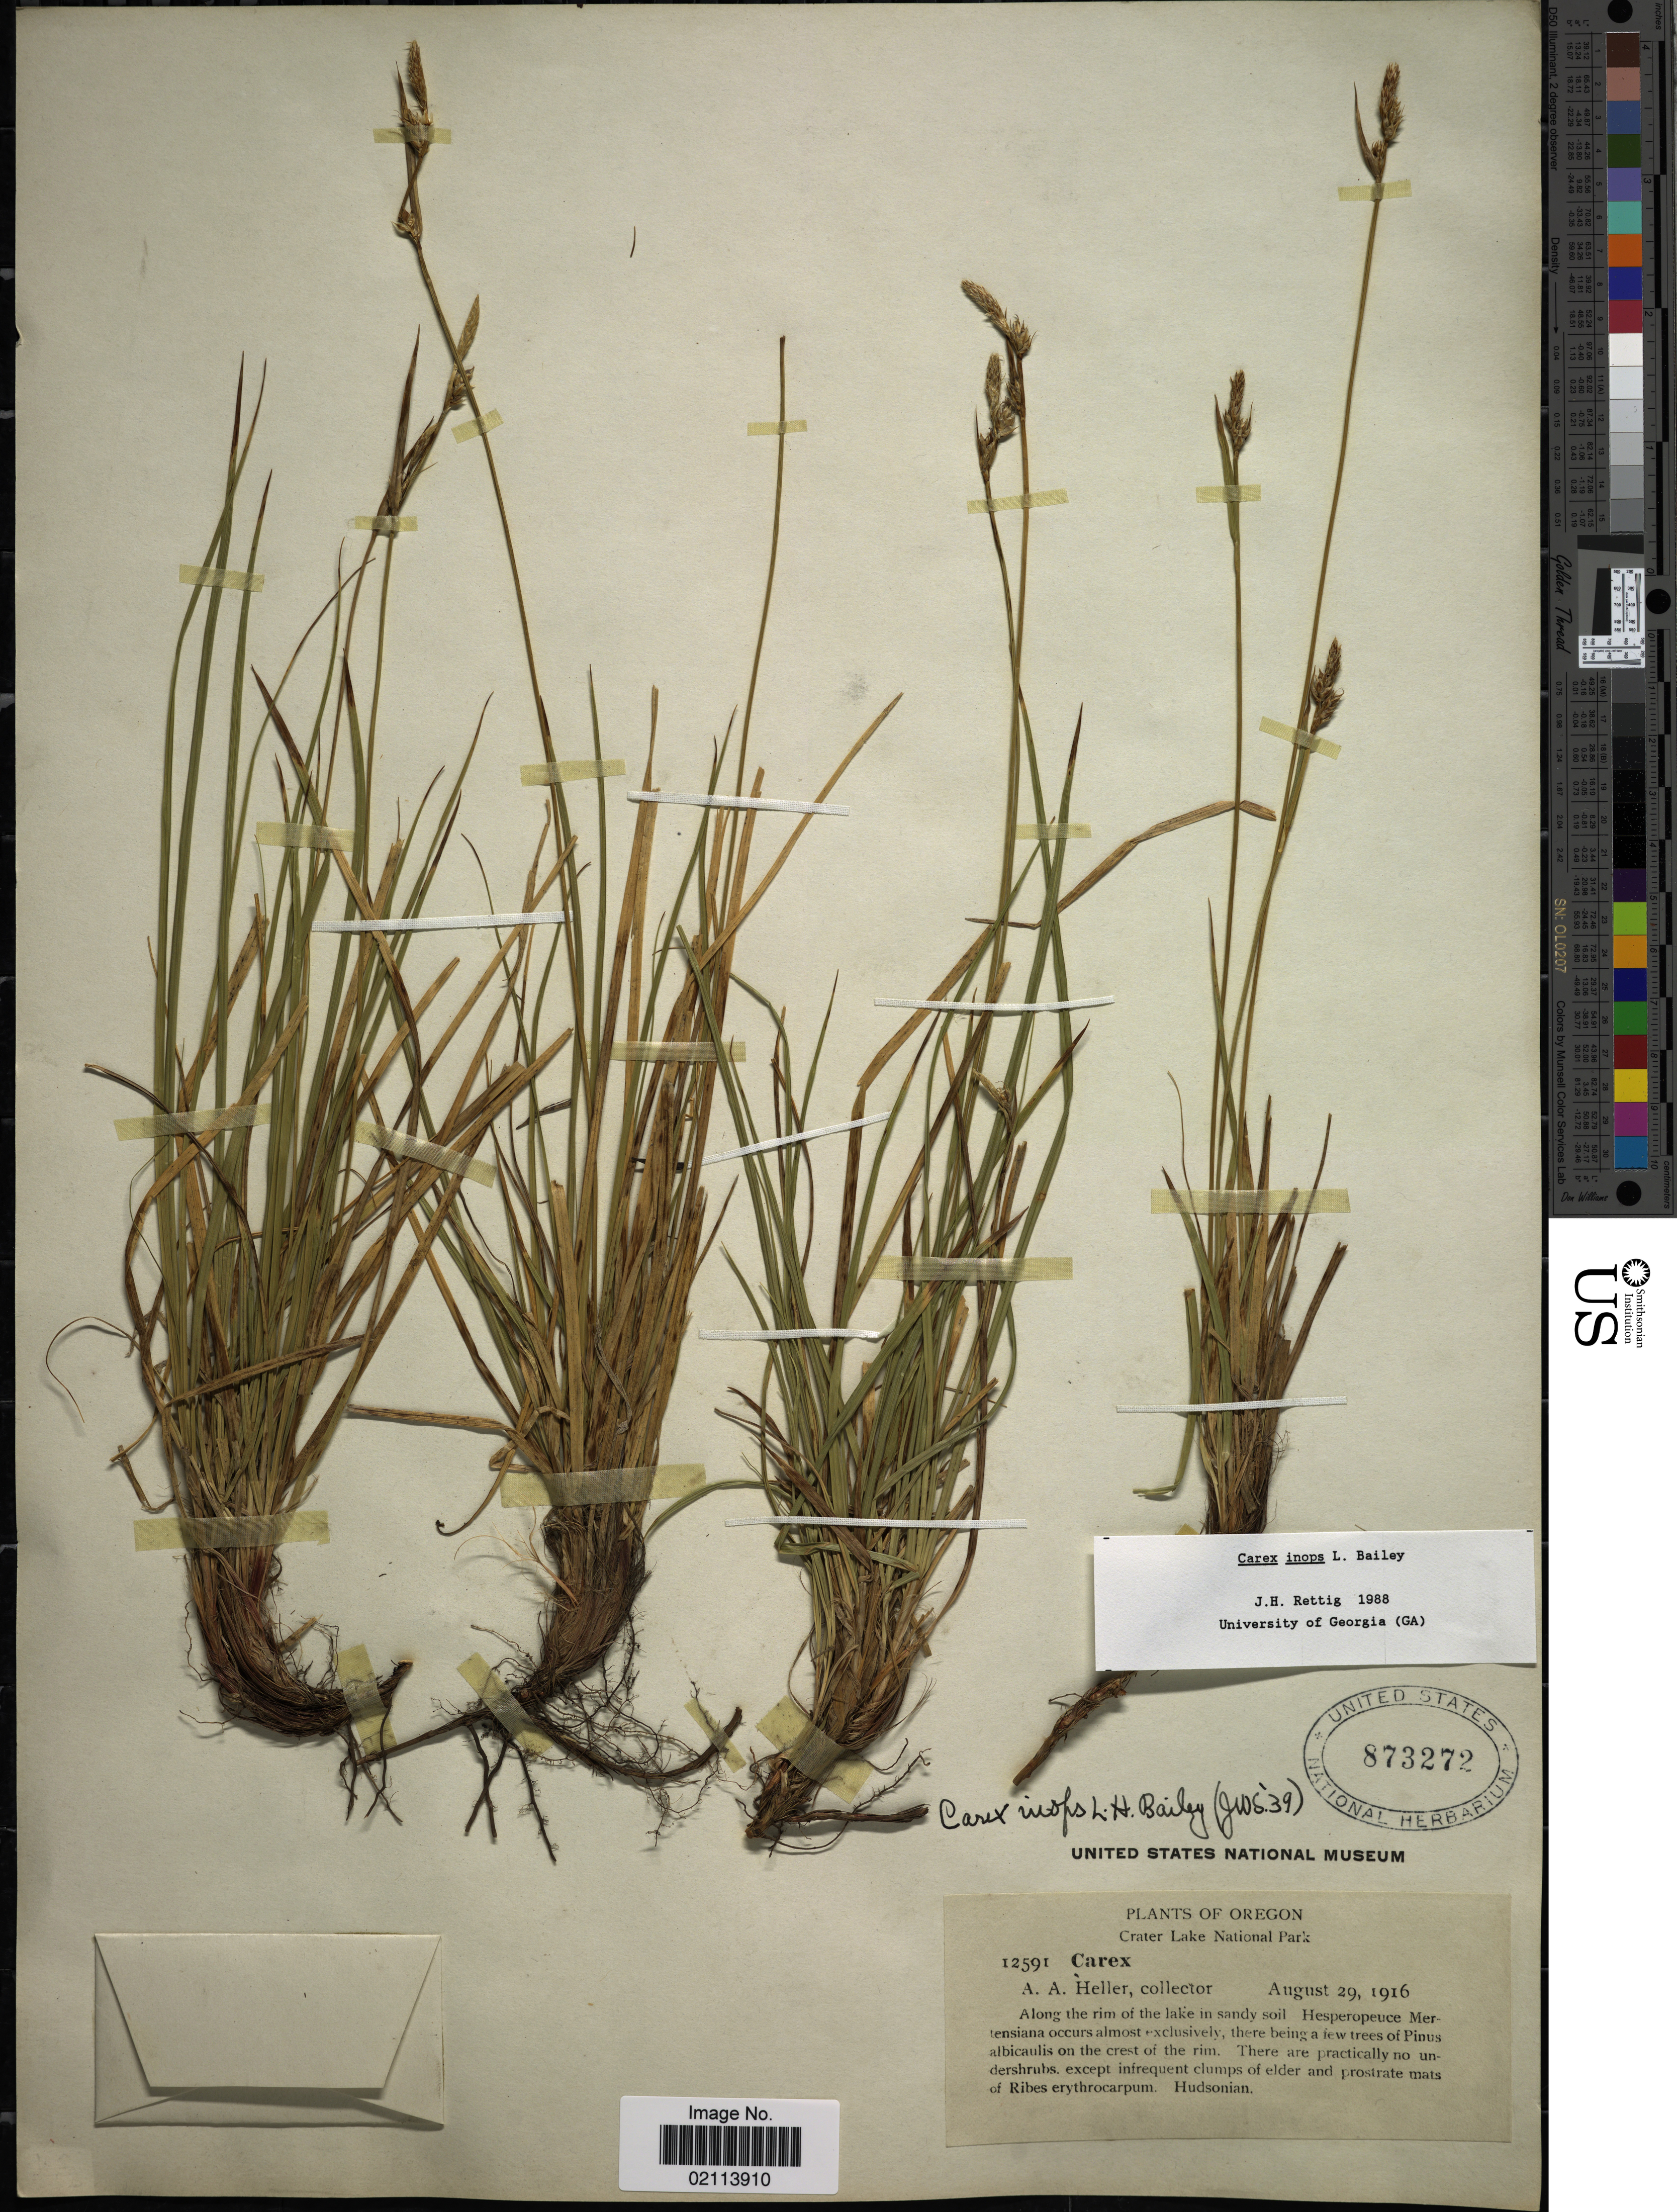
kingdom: Plantae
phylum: Tracheophyta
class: Liliopsida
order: Poales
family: Cyperaceae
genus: Carex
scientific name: Carex inops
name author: L.H. Bailey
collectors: A. A. Heller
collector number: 12591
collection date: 1916-08-29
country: United States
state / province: Oregon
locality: Crater Lake National Park, along the rim of the lake in sandy soil.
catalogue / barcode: US 873272